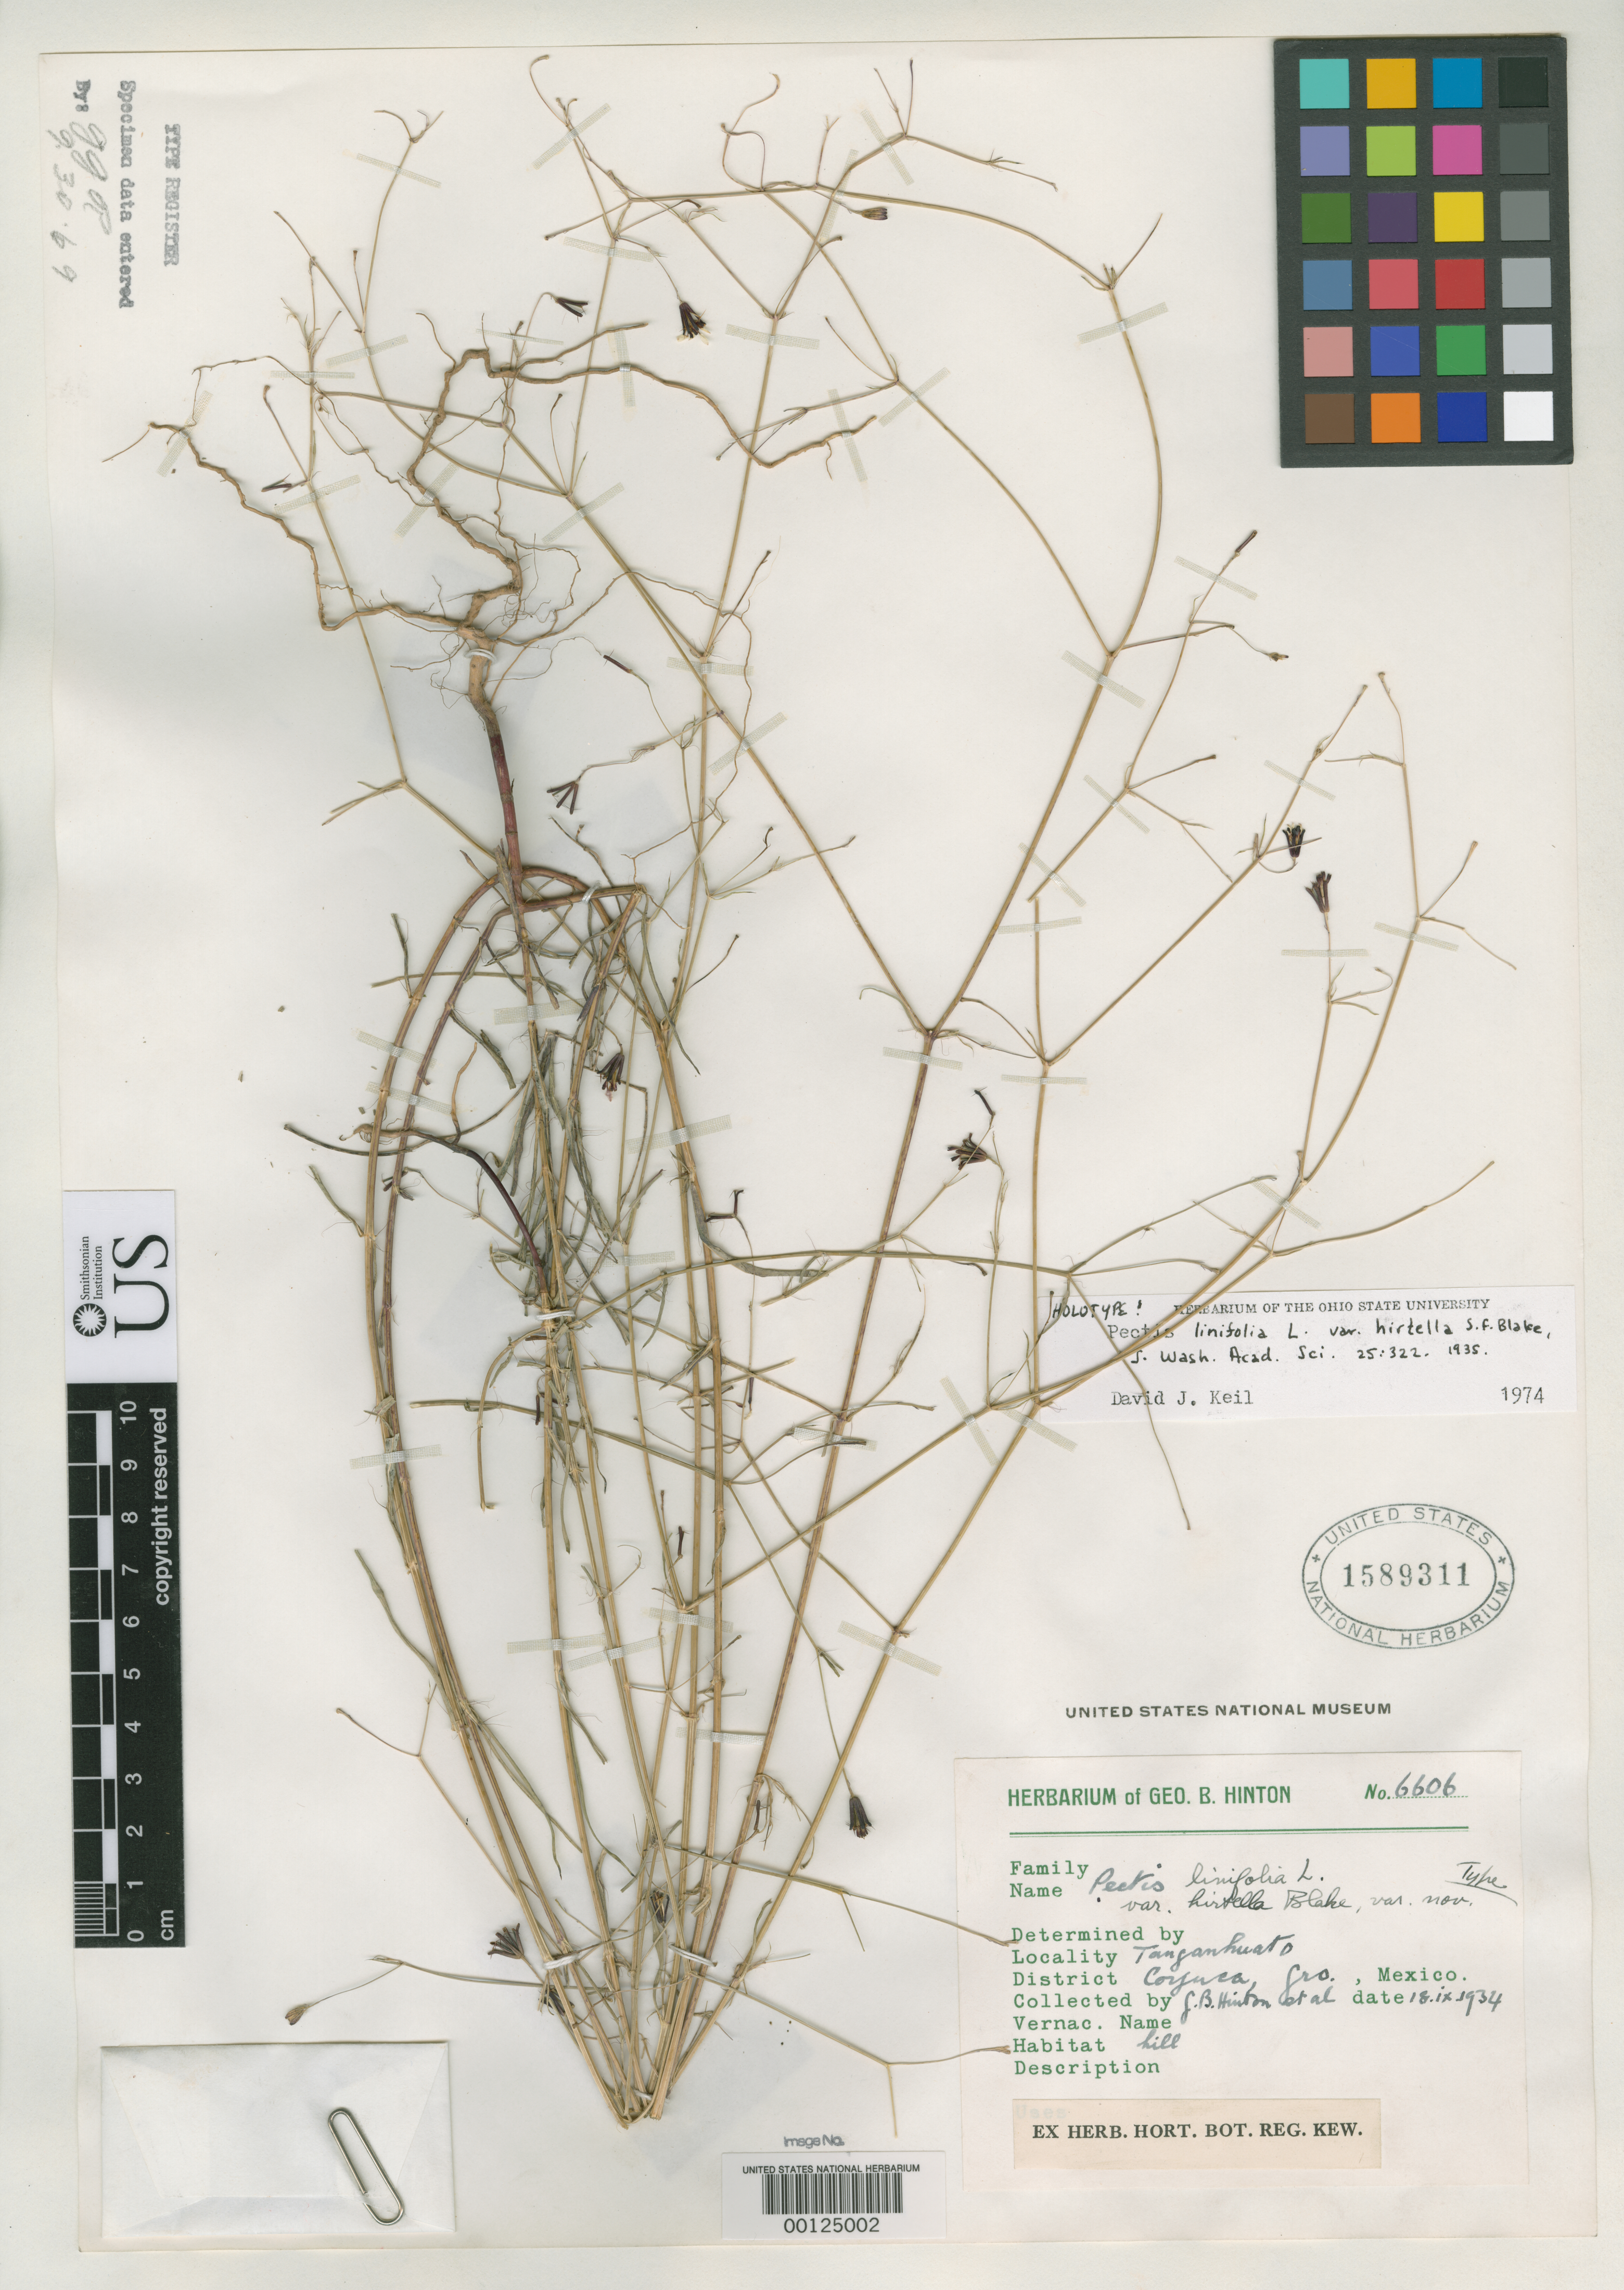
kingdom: Plantae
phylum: Tracheophyta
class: Magnoliopsida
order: Asterales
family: Asteraceae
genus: Pectis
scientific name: Pectis linifolia var. hirtella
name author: S.F. Blake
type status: Holotype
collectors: G. B. Hinton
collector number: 6606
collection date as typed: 18 Sep 1934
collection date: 1934-09-18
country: Mexico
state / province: Guerrero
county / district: Coyuca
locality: Tanganhuato.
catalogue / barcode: US 1589311